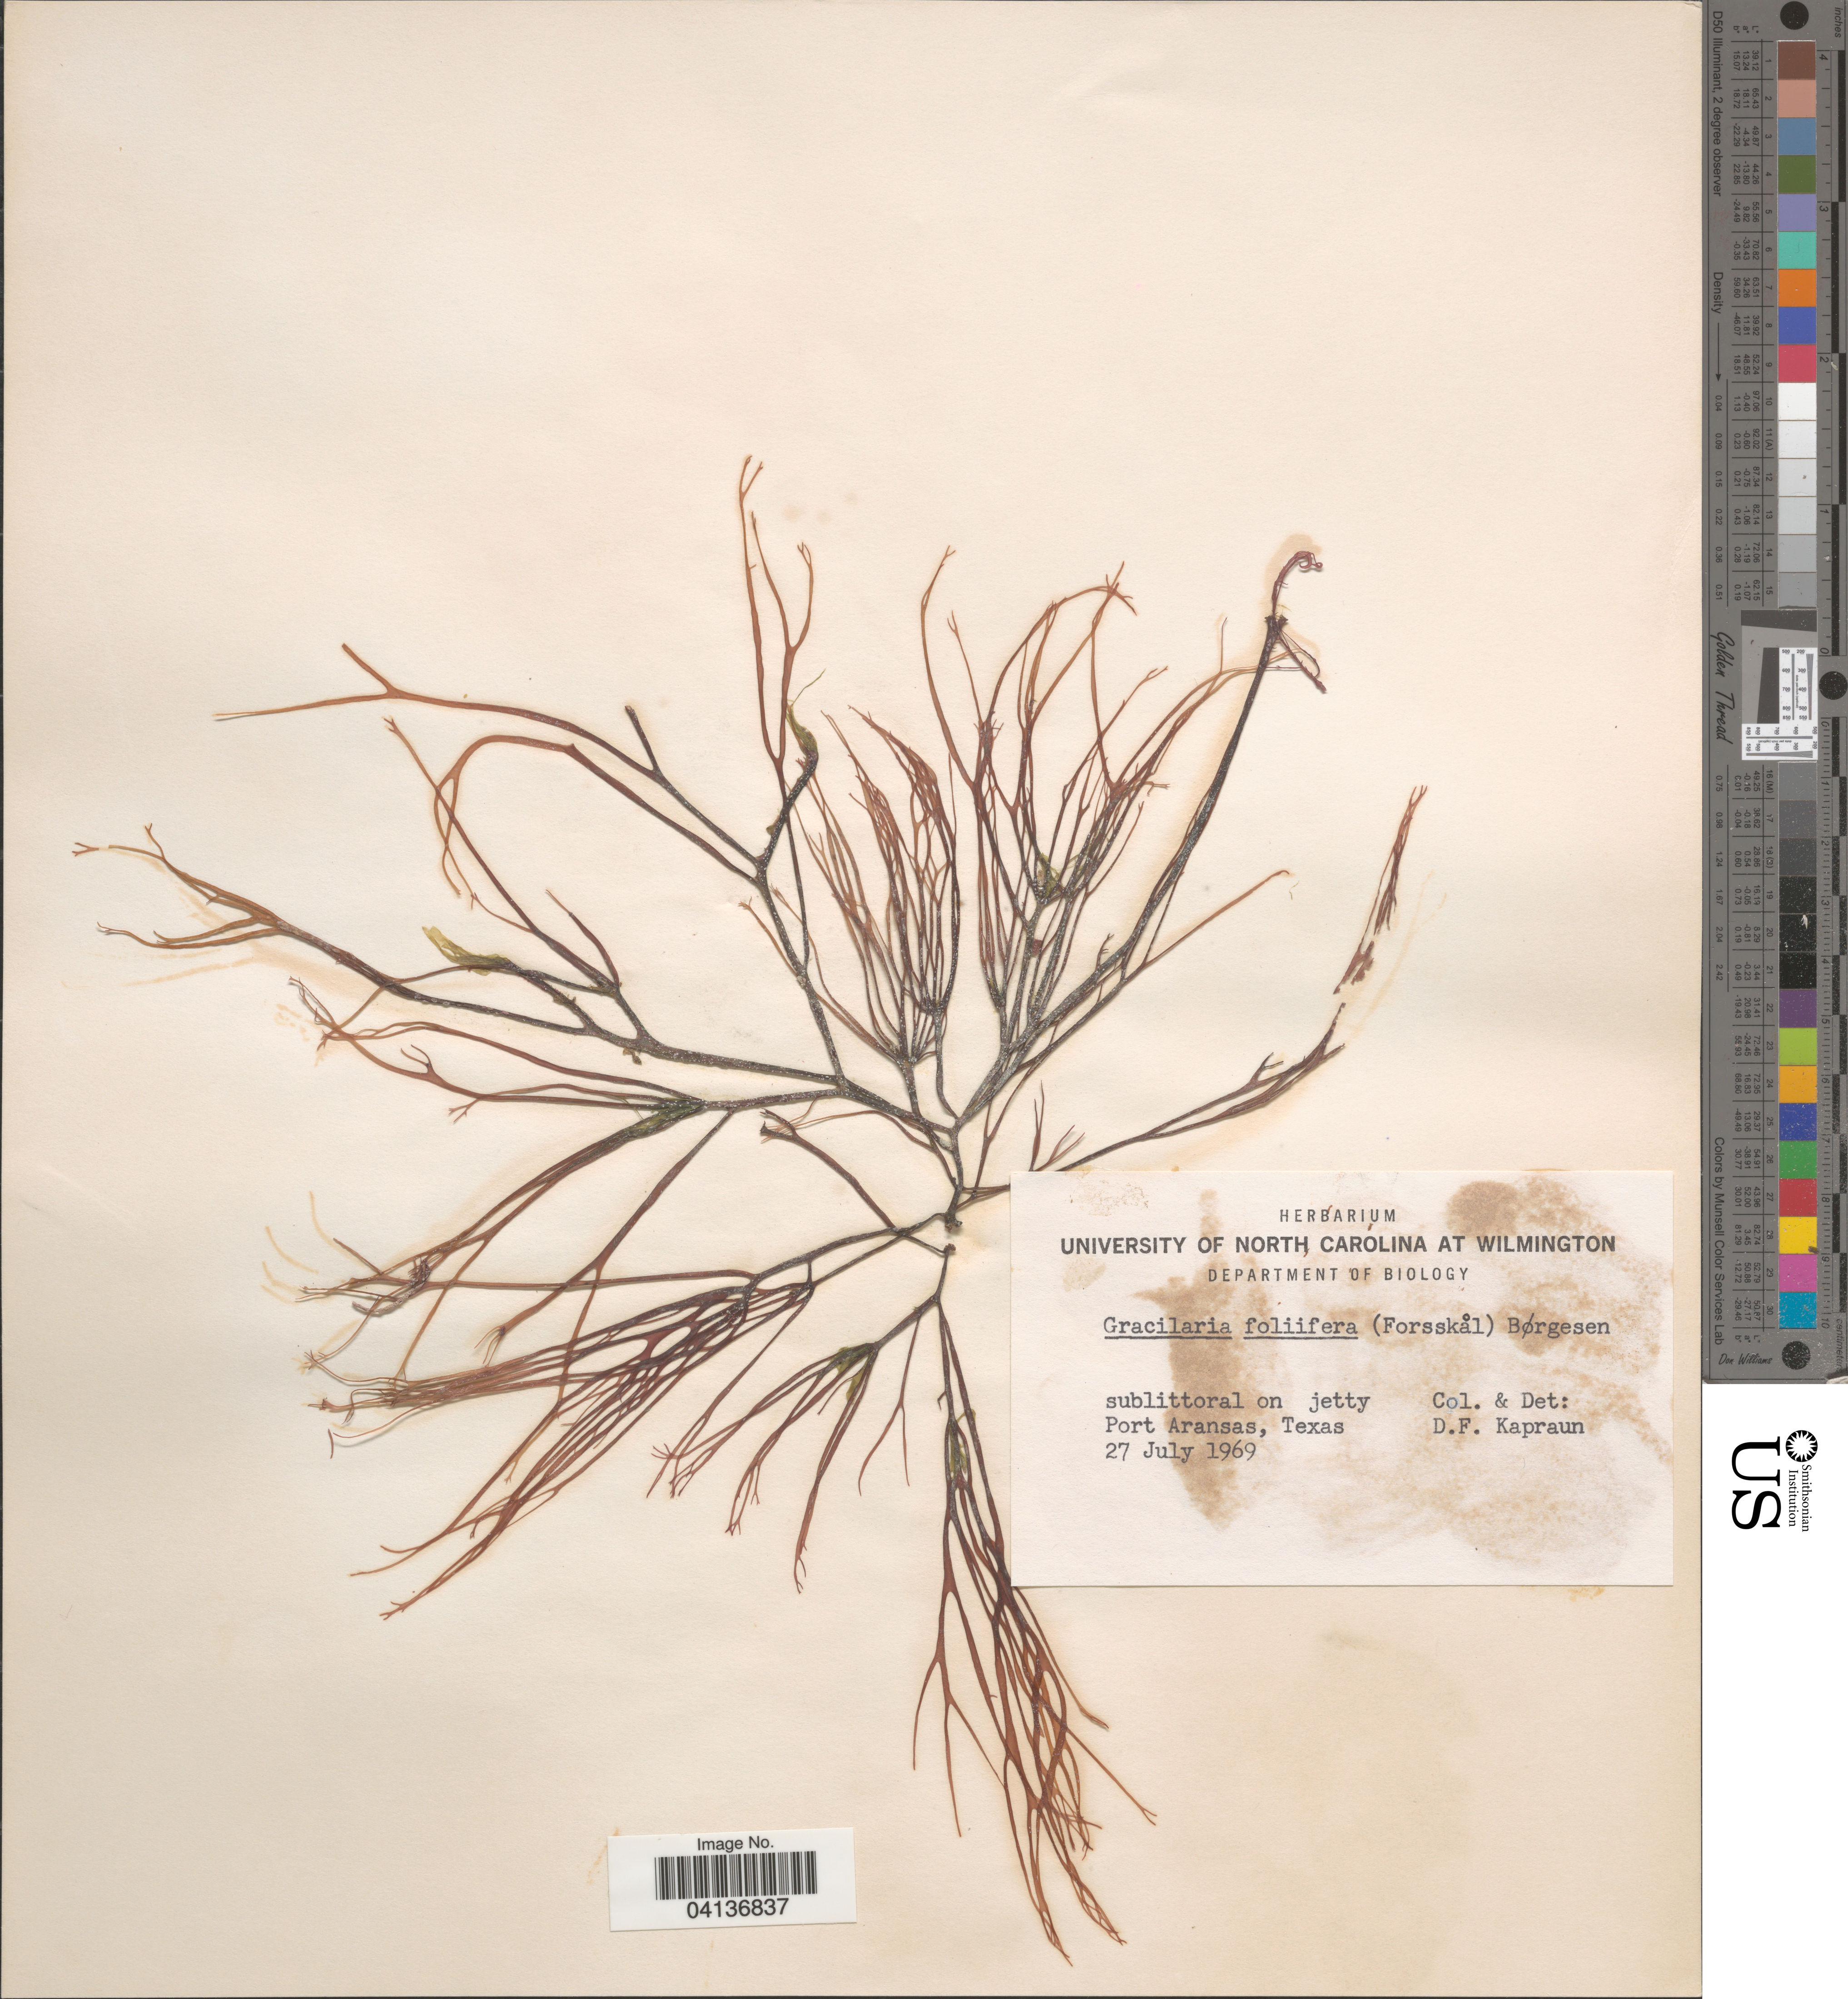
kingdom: Plantae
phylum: Rhodophyta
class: Florideophyceae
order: Gracilariales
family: Gracilariaceae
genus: Gracilaria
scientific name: Gracilaria foliifera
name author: (Forssk.) Børgesen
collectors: D. F. Kapraun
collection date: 1969-07-27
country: United States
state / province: Texas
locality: Sublittoral on jetty. Port Aransas.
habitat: sublittoral on jetty.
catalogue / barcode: US 221338